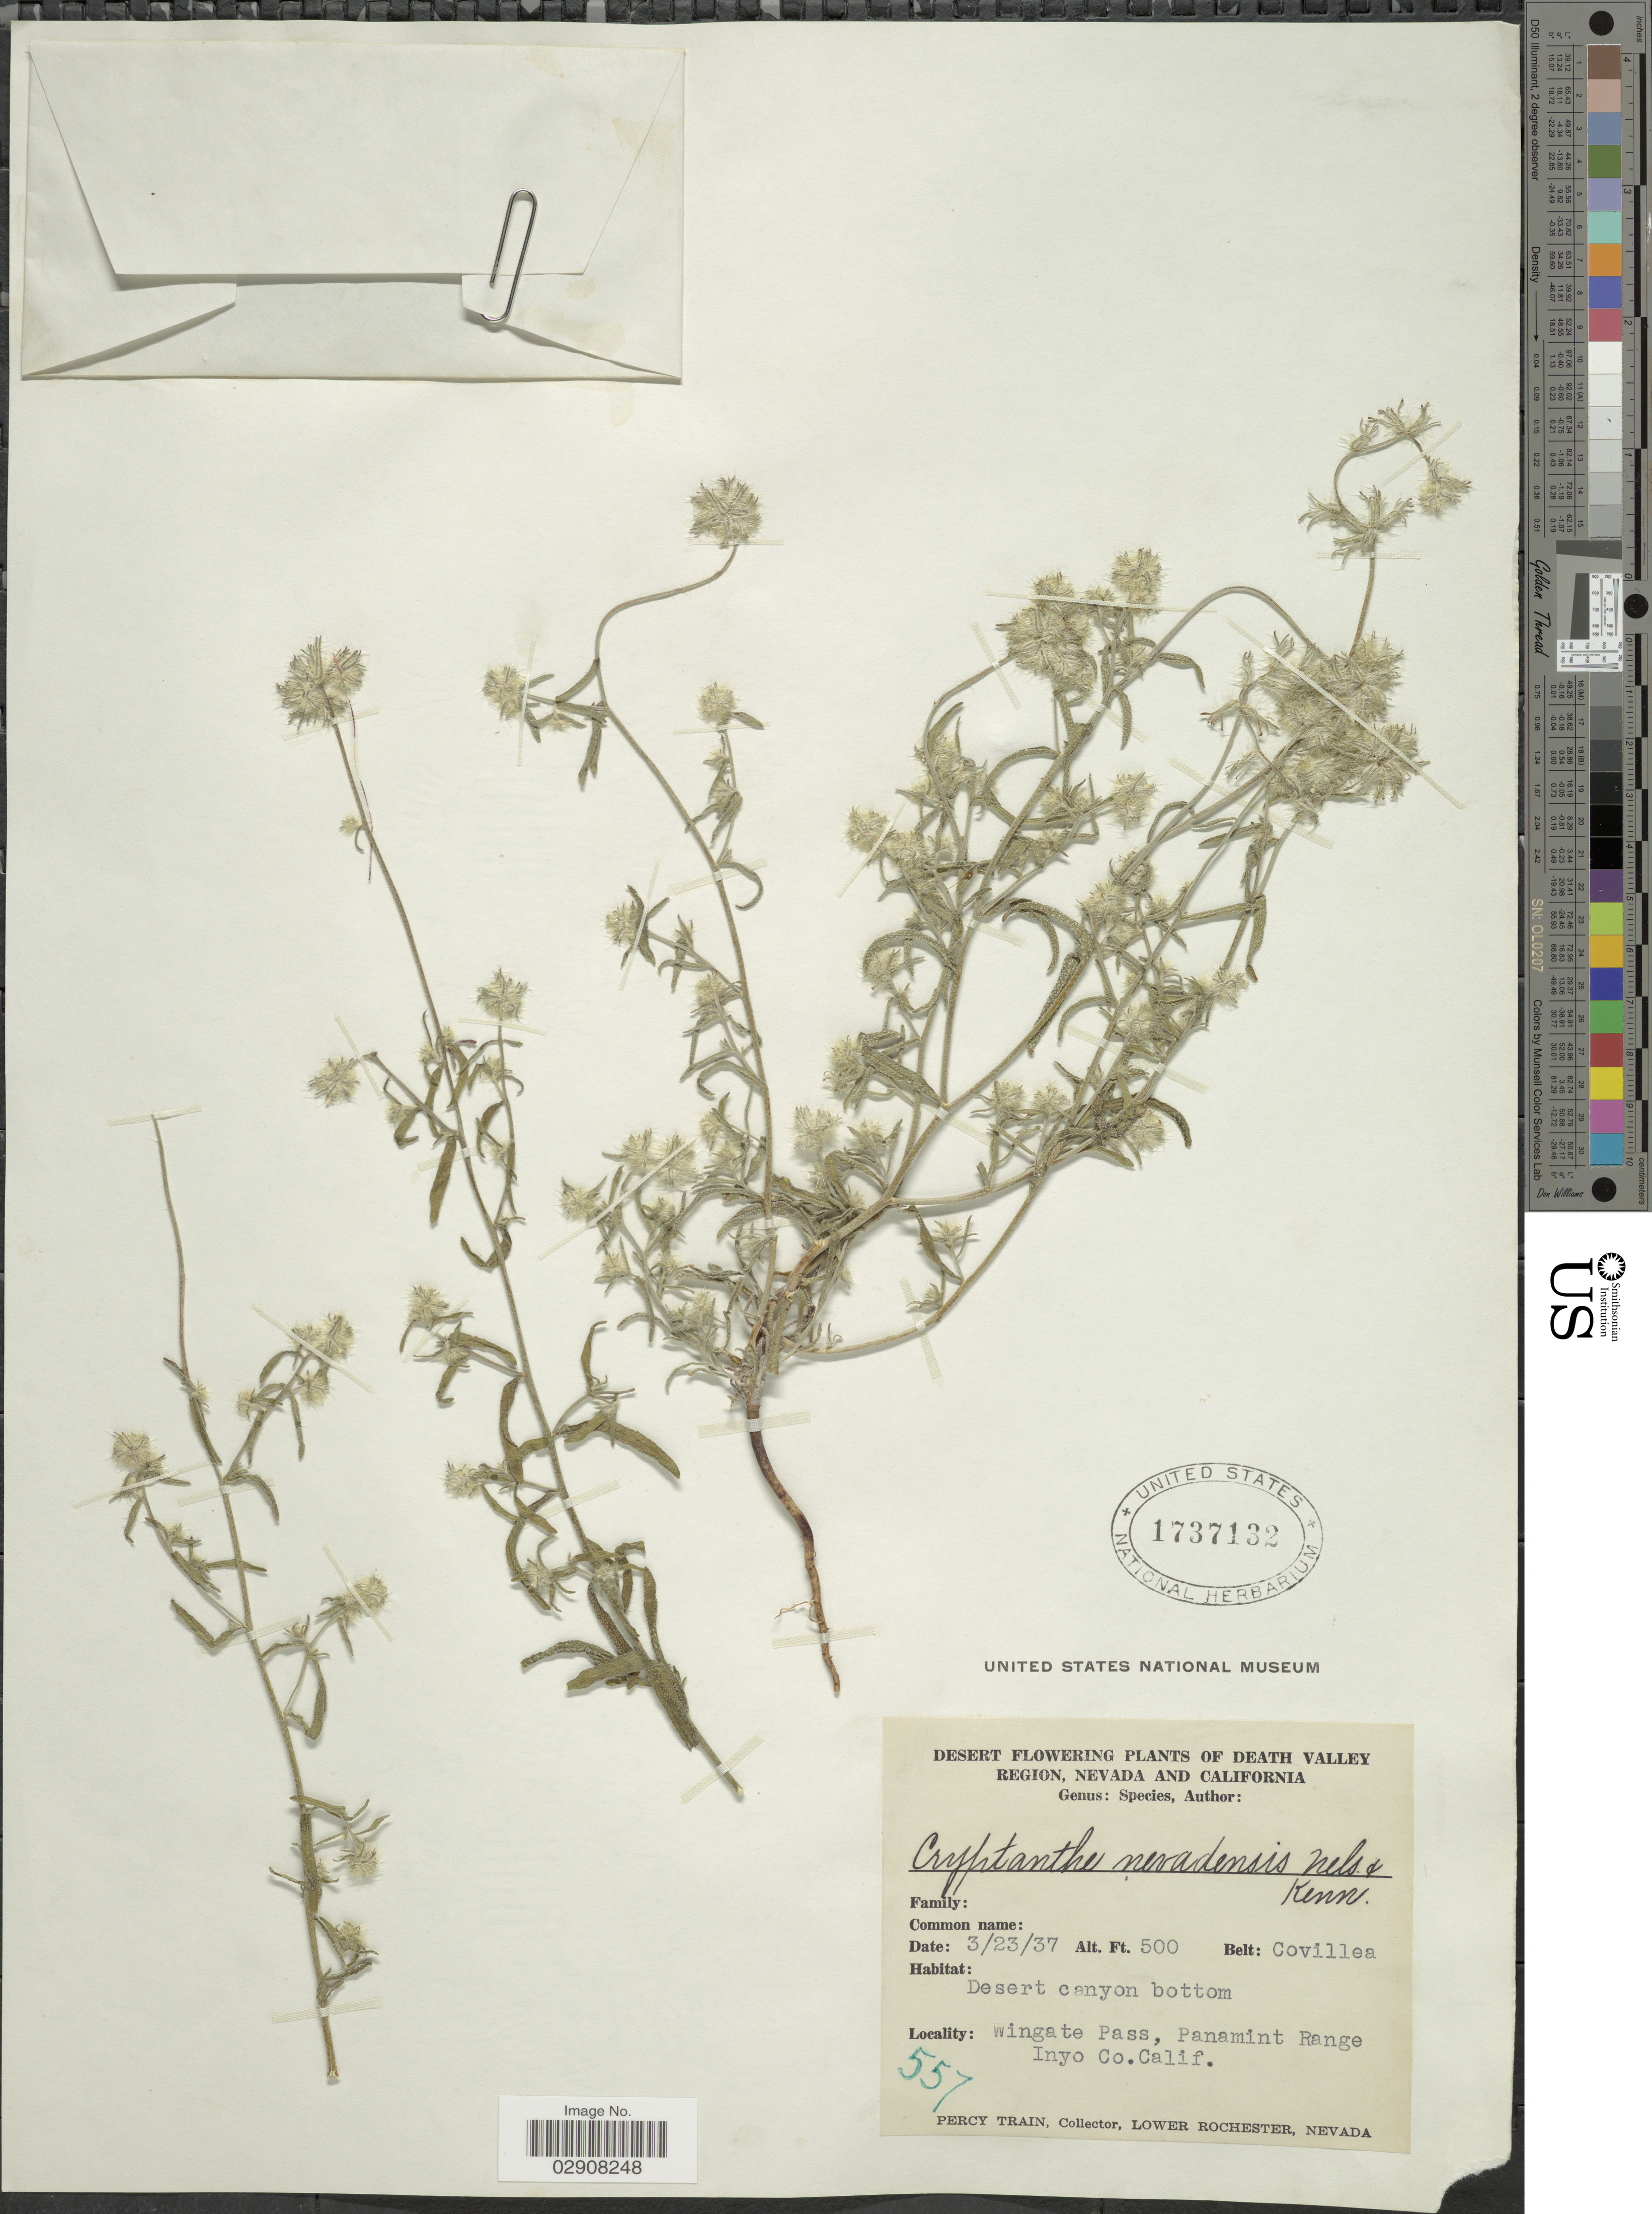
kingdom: Plantae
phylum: Tracheophyta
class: Magnoliopsida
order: Boraginales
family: Boraginaceae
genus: Cryptantha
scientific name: Cryptantha nevadensis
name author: A. Nelson & P.B. Kenn.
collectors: P. Train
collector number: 557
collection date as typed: Transcribed d/m/y: 23/3/37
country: United States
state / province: California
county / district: Inyo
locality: Death Valley Region. Wingate Pass, Panamint Range, Inyo Co.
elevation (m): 152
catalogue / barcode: US 1737132